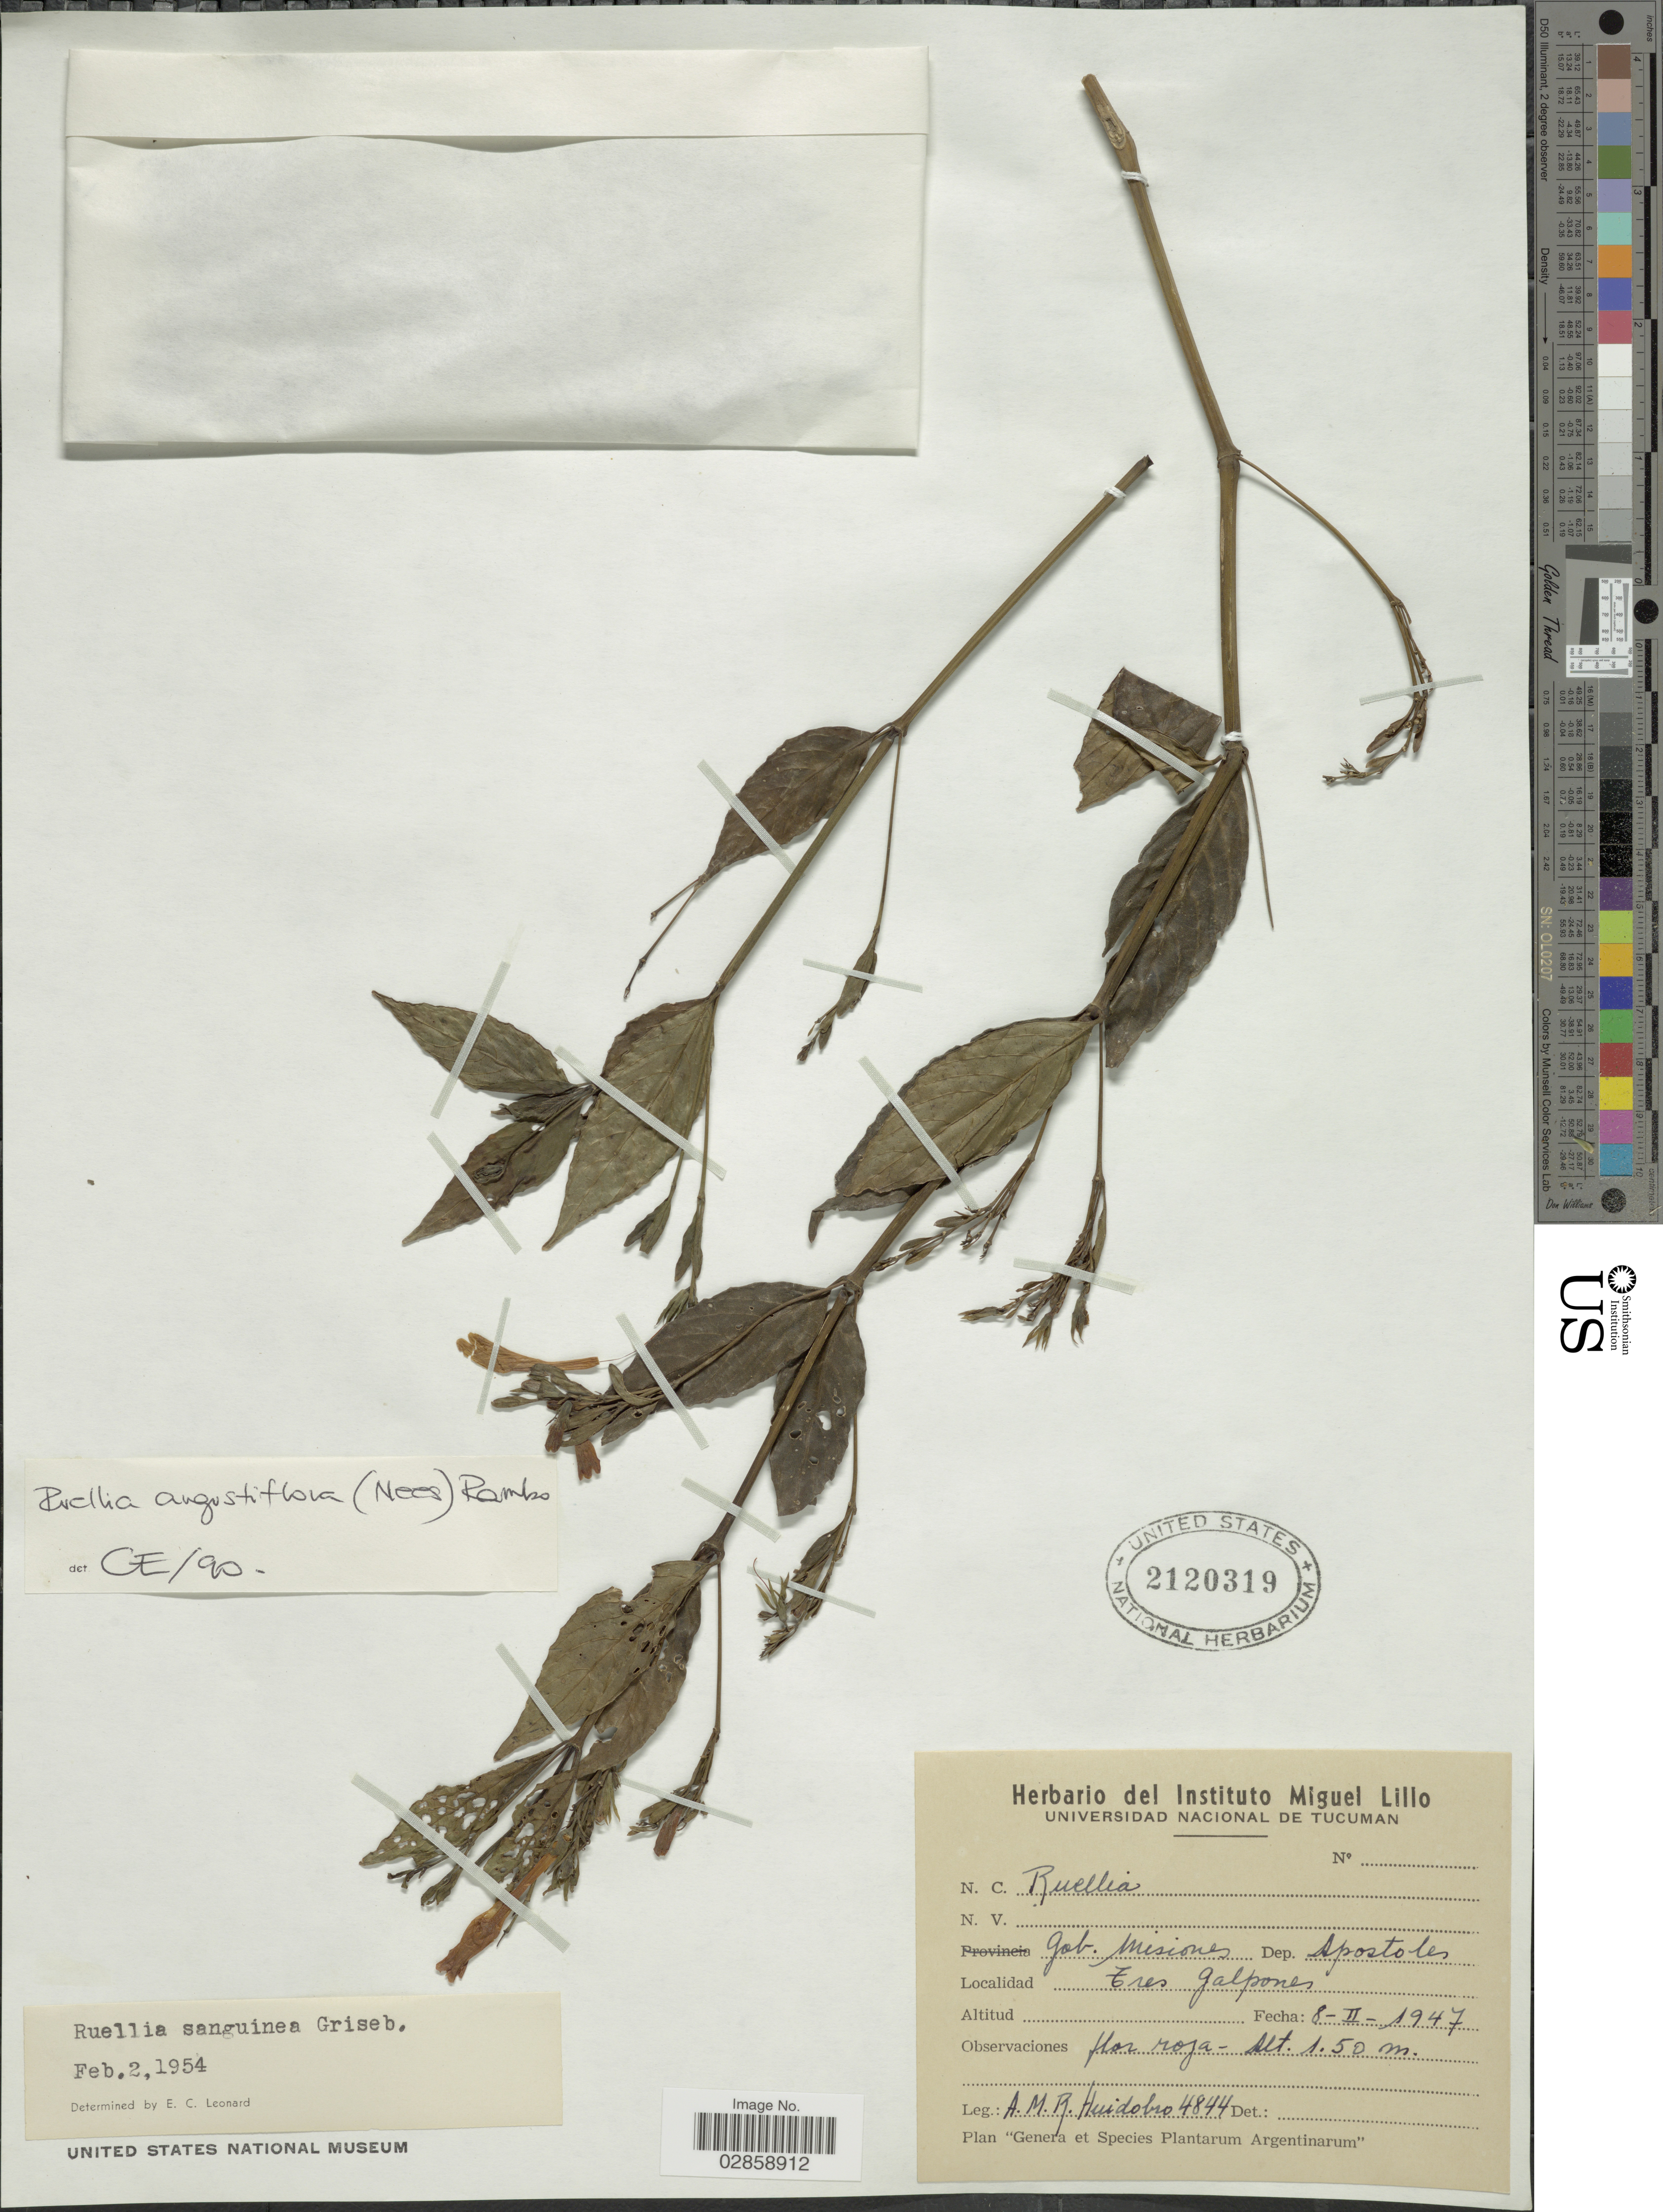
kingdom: Plantae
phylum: Tracheophyta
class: Magnoliopsida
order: Lamiales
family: Acanthaceae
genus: Ruellia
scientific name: Ruellia angustiflora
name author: (Nees) Lindau ex Rambo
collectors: A. M. R. Huidobro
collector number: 4844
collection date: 1947-02-08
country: Argentina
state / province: Misiones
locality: Gob. Misiones. Dep. Apostoles. Tres Galpones.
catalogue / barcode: US 2120319